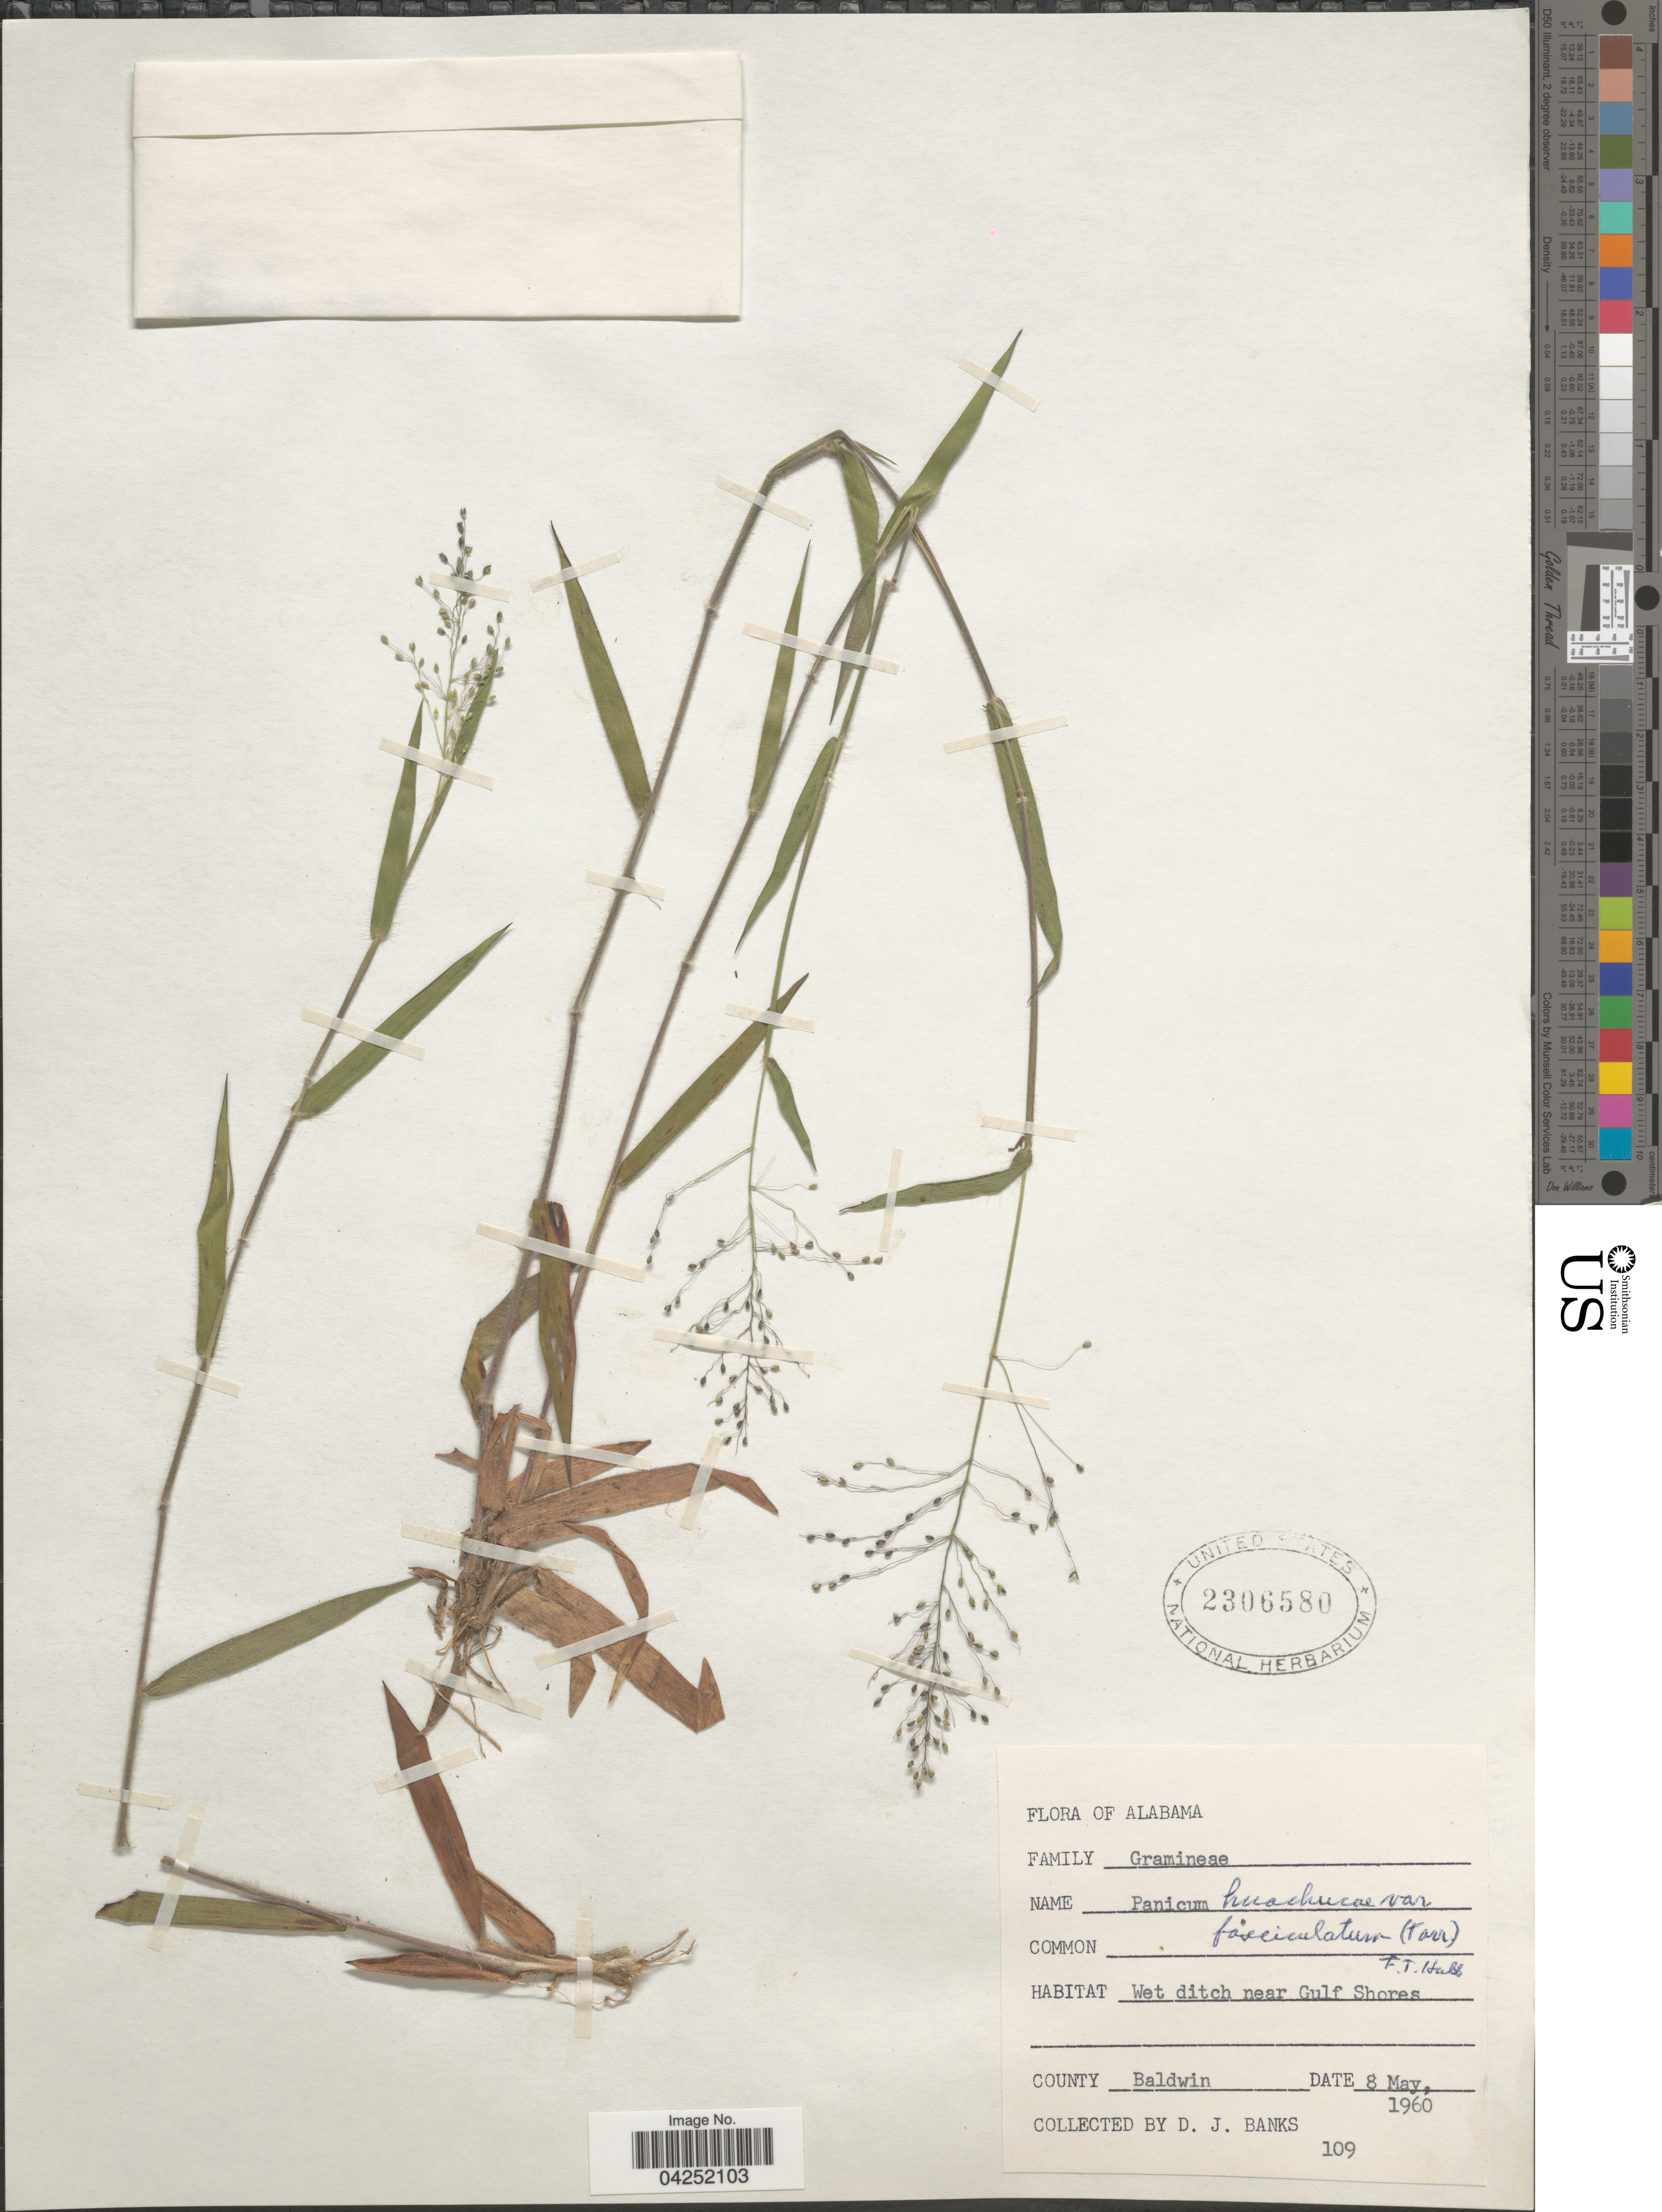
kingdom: Plantae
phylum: Tracheophyta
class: Liliopsida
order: Poales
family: Poaceae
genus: Dichanthelium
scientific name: Dichanthelium acuminatum var. lindheimeri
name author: (Nash) Gould & C.A. Clark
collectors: D. J. Banks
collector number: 109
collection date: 1960-05-08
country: United States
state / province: Alabama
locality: Wet ditch near Gulf Shores. County Baldwin.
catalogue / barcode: US 2306580